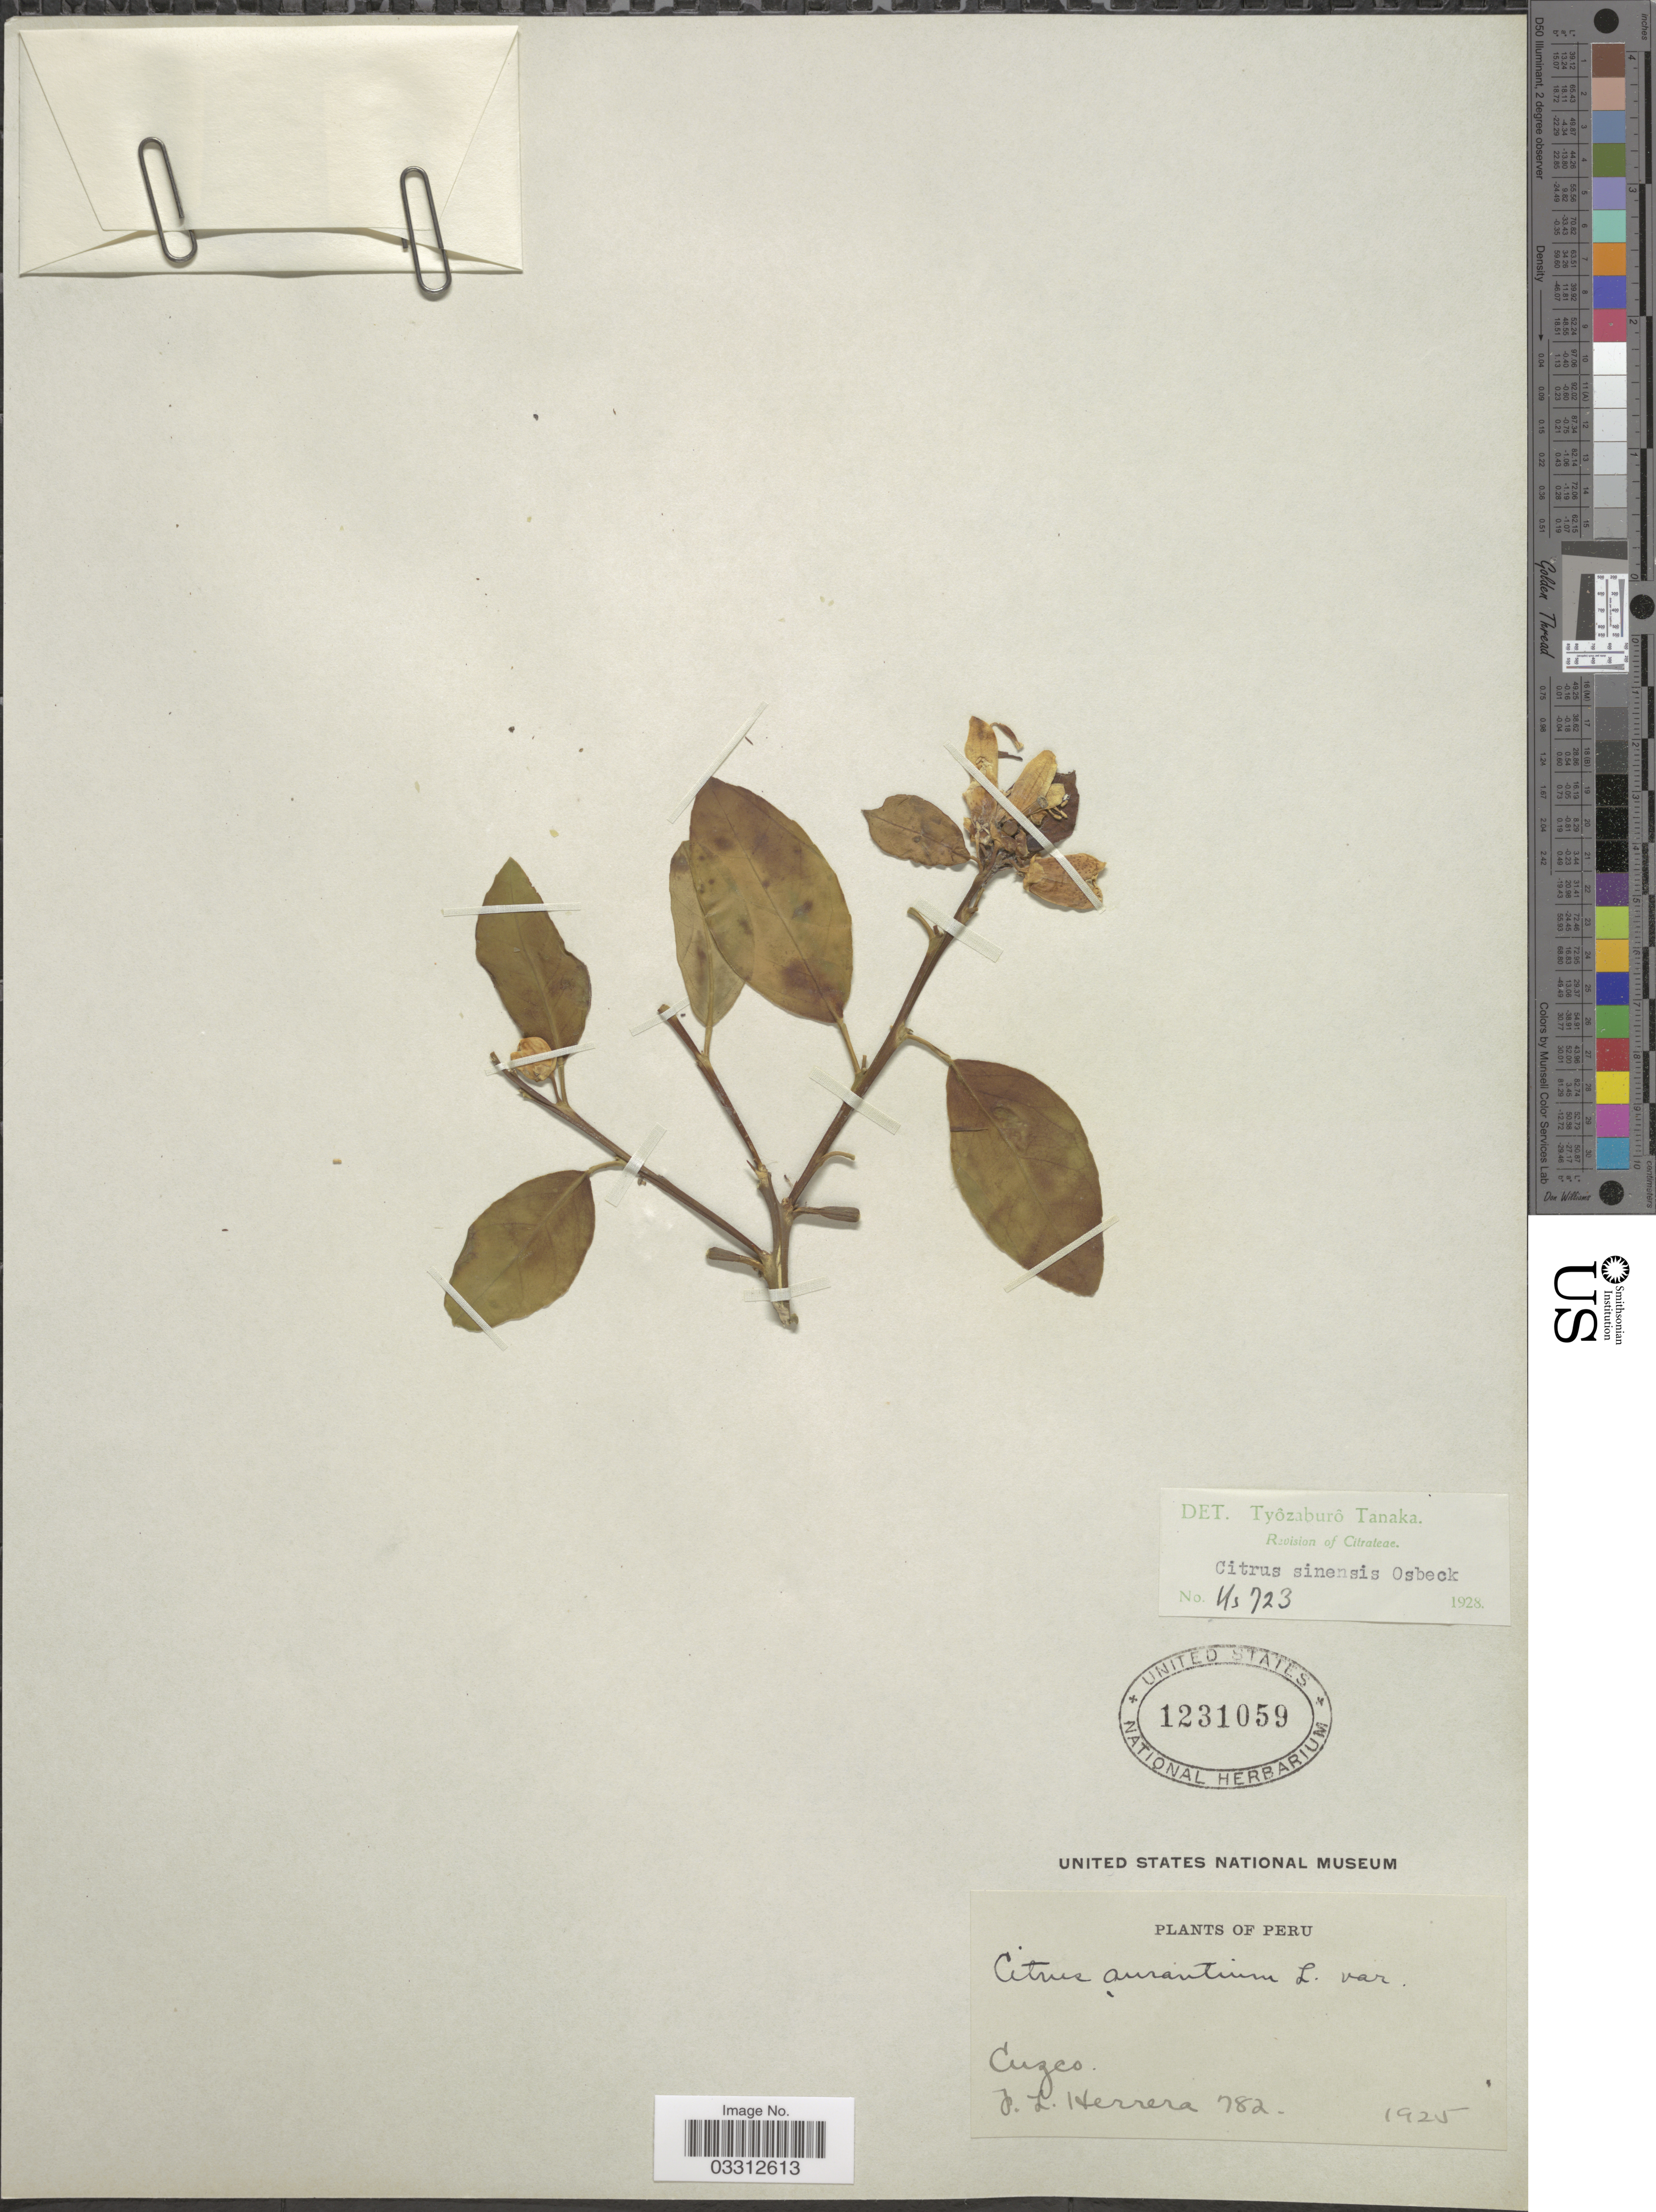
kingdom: Plantae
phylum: Tracheophyta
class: Magnoliopsida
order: Sapindales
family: Rutaceae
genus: Citrus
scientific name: Citrus x sinensis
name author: (L.) Osbeck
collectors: F. L. Herrera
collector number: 782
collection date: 1925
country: Peru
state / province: Cusco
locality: Cuzco.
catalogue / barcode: US 1231059